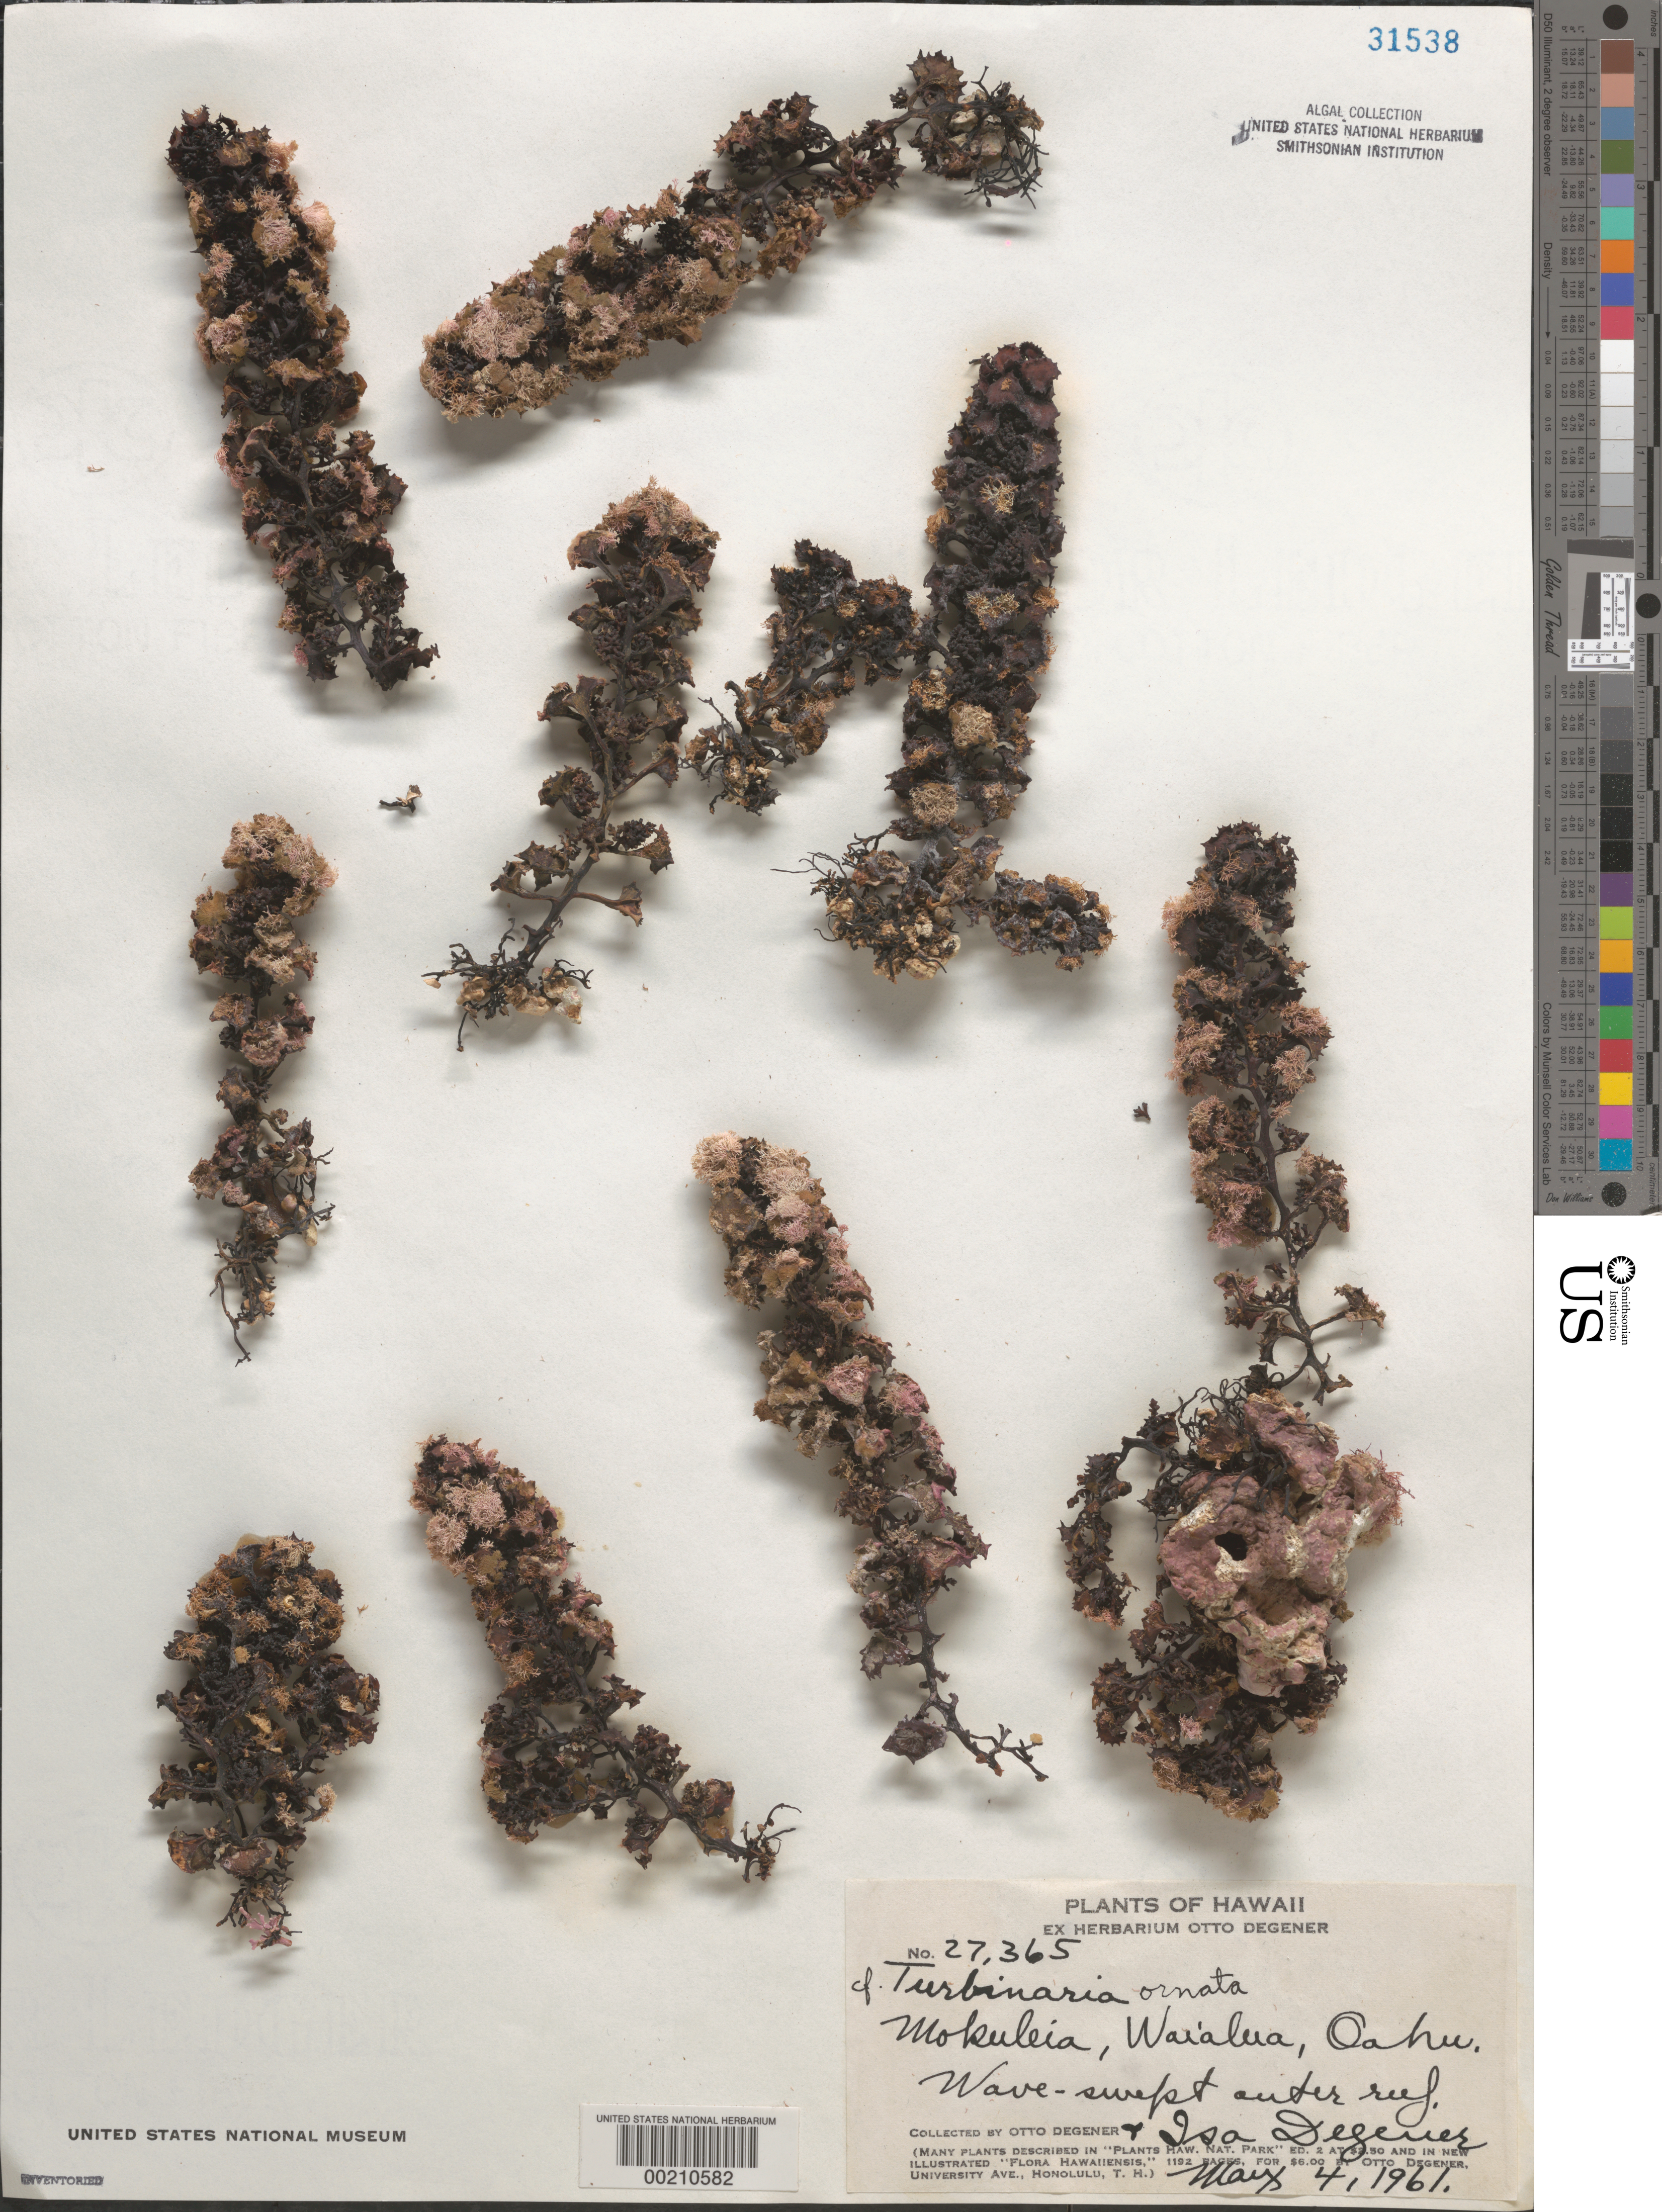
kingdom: Chromista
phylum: Ochrophyta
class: Phaeophyceae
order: Fucales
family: Sargassaceae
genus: Turbinaria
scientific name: Turbinaria ornata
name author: (Turner) J. Agardh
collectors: O. Degener & I. Degener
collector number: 27365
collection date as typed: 04 Mar 1961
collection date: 1961-03-04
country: United States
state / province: Hawaii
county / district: Honolulu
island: Oahu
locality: Mokuleia, Waialua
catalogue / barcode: US 31538